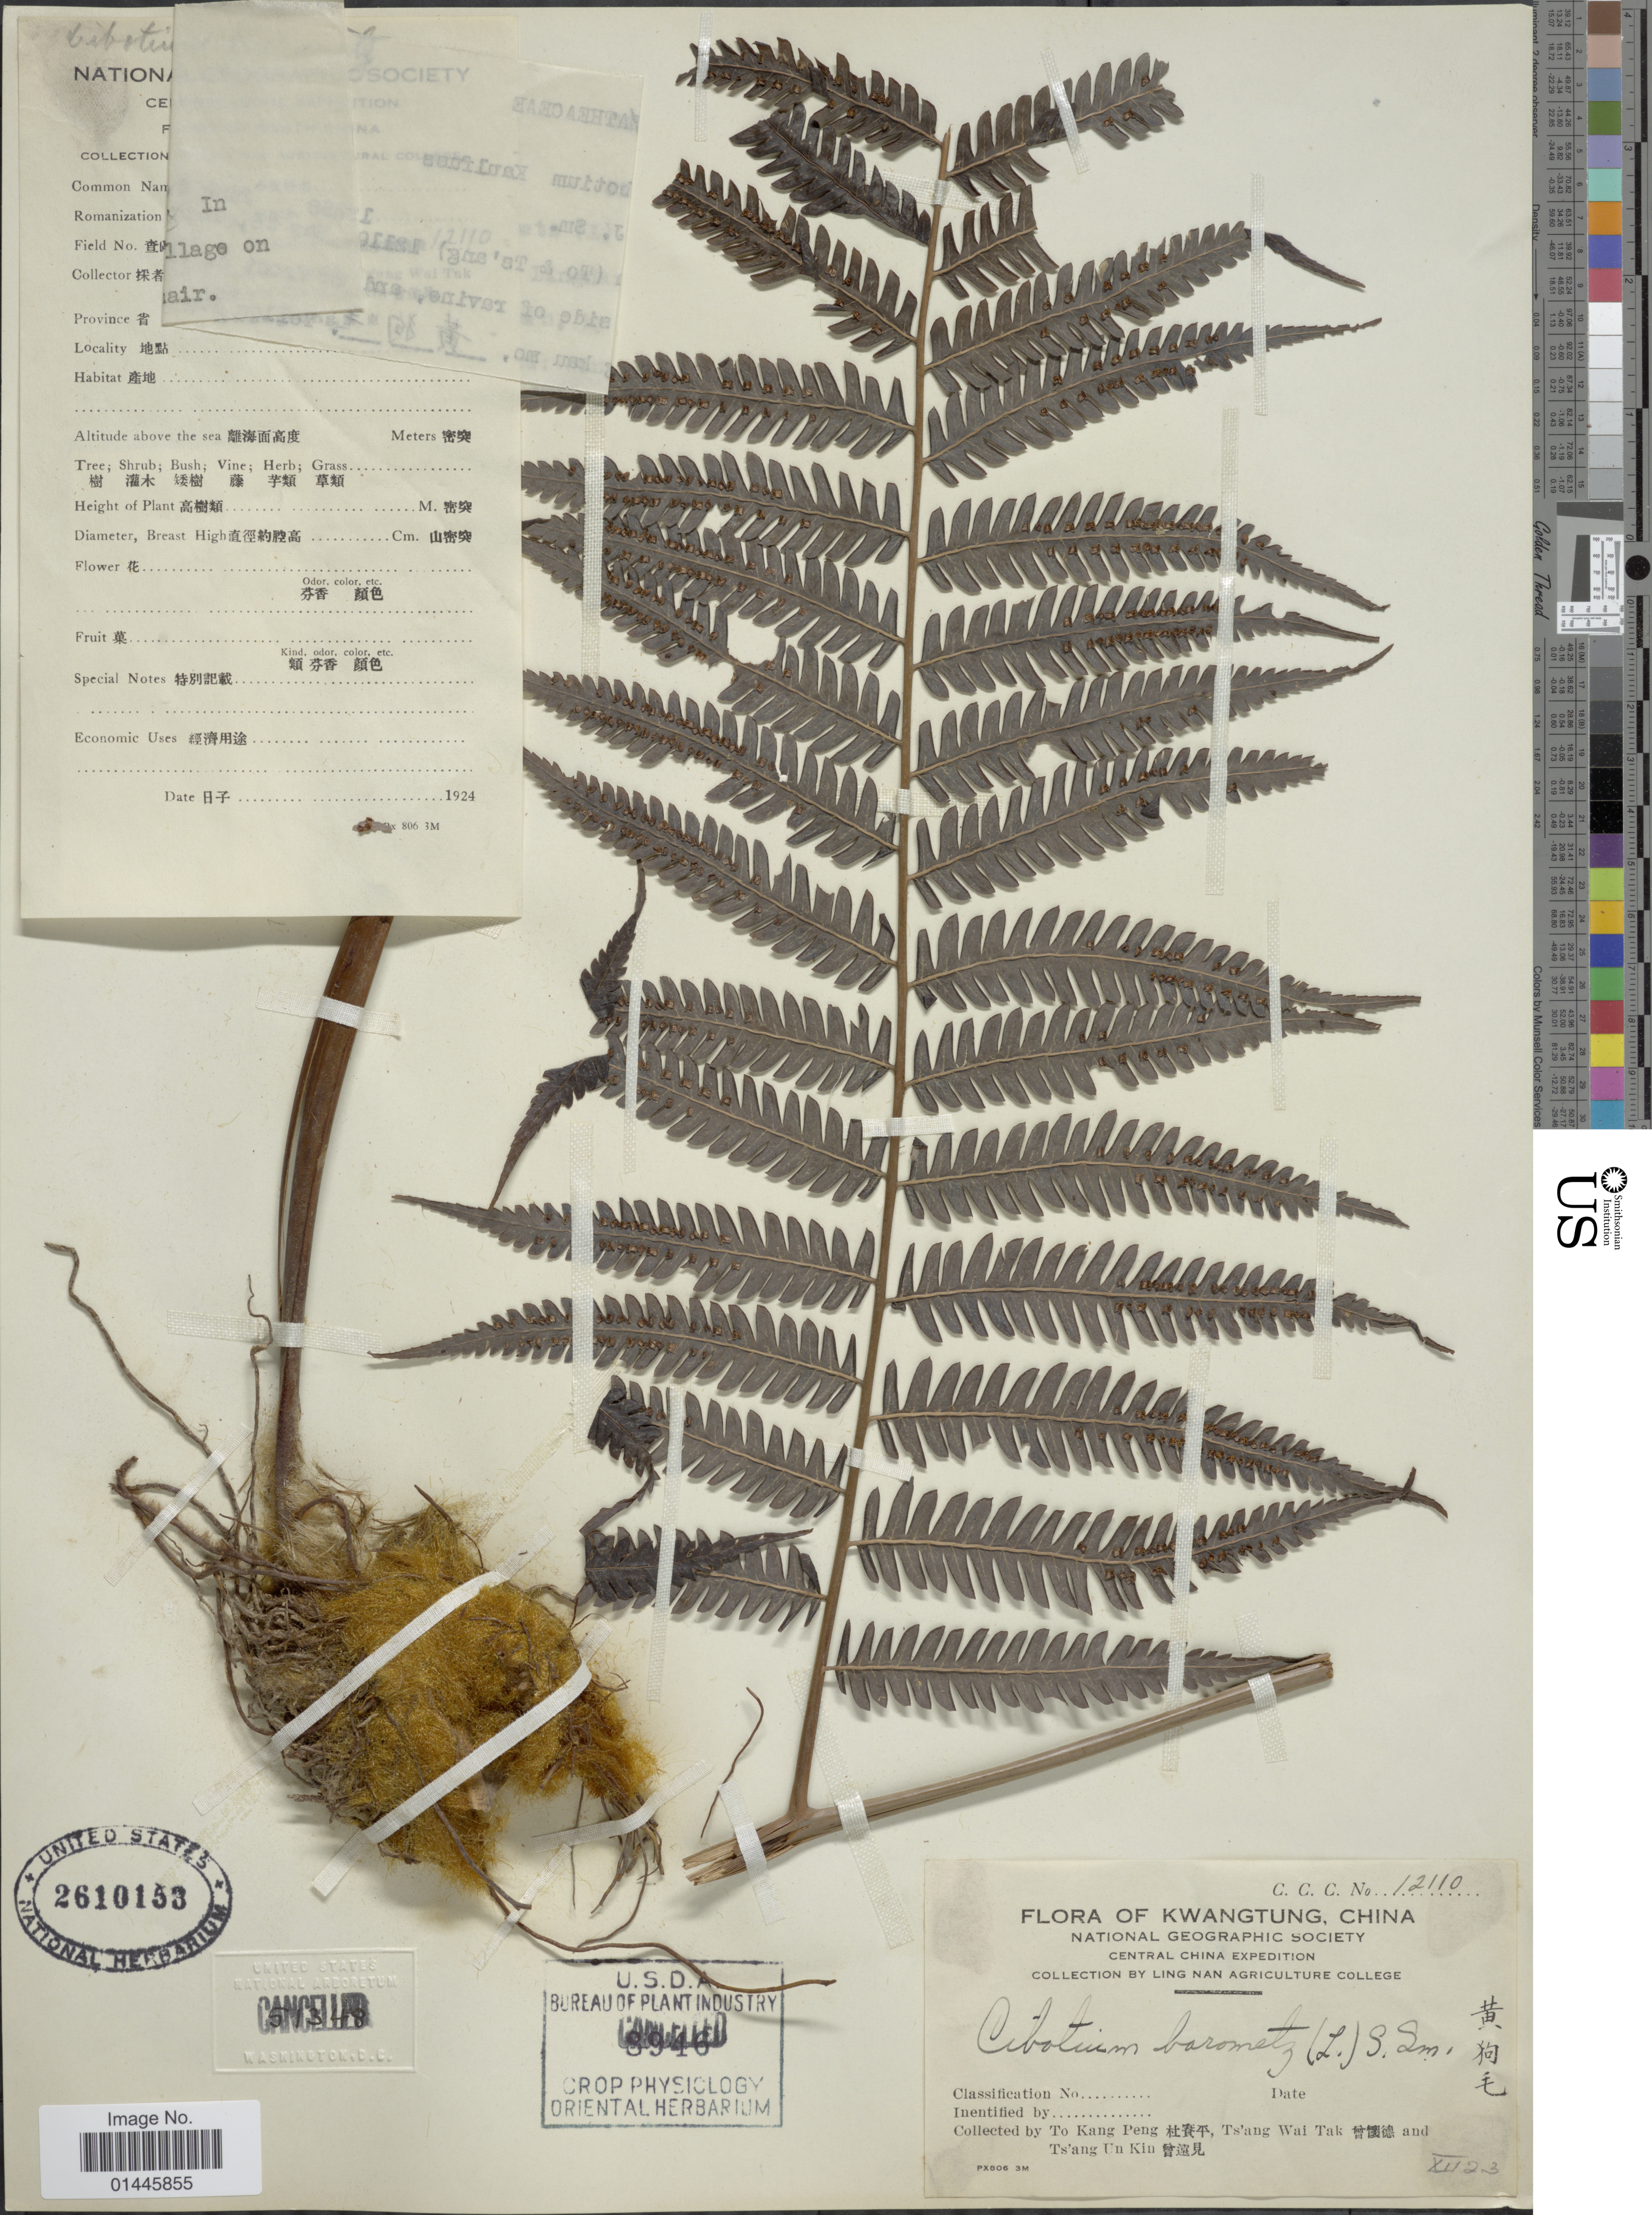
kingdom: Plantae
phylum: Tracheophyta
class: Polypodiopsida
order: Cyatheales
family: Cibotiaceae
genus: Cibotium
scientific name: Cibotium barometz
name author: (L.) J. Sm.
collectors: T. K. Peng, W. T. Tsang & Ts' Ang Un Kin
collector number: C.C.C. 12110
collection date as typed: Transcribed d/m/y: /12/23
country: China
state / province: Guangdong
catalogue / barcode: US 2610153